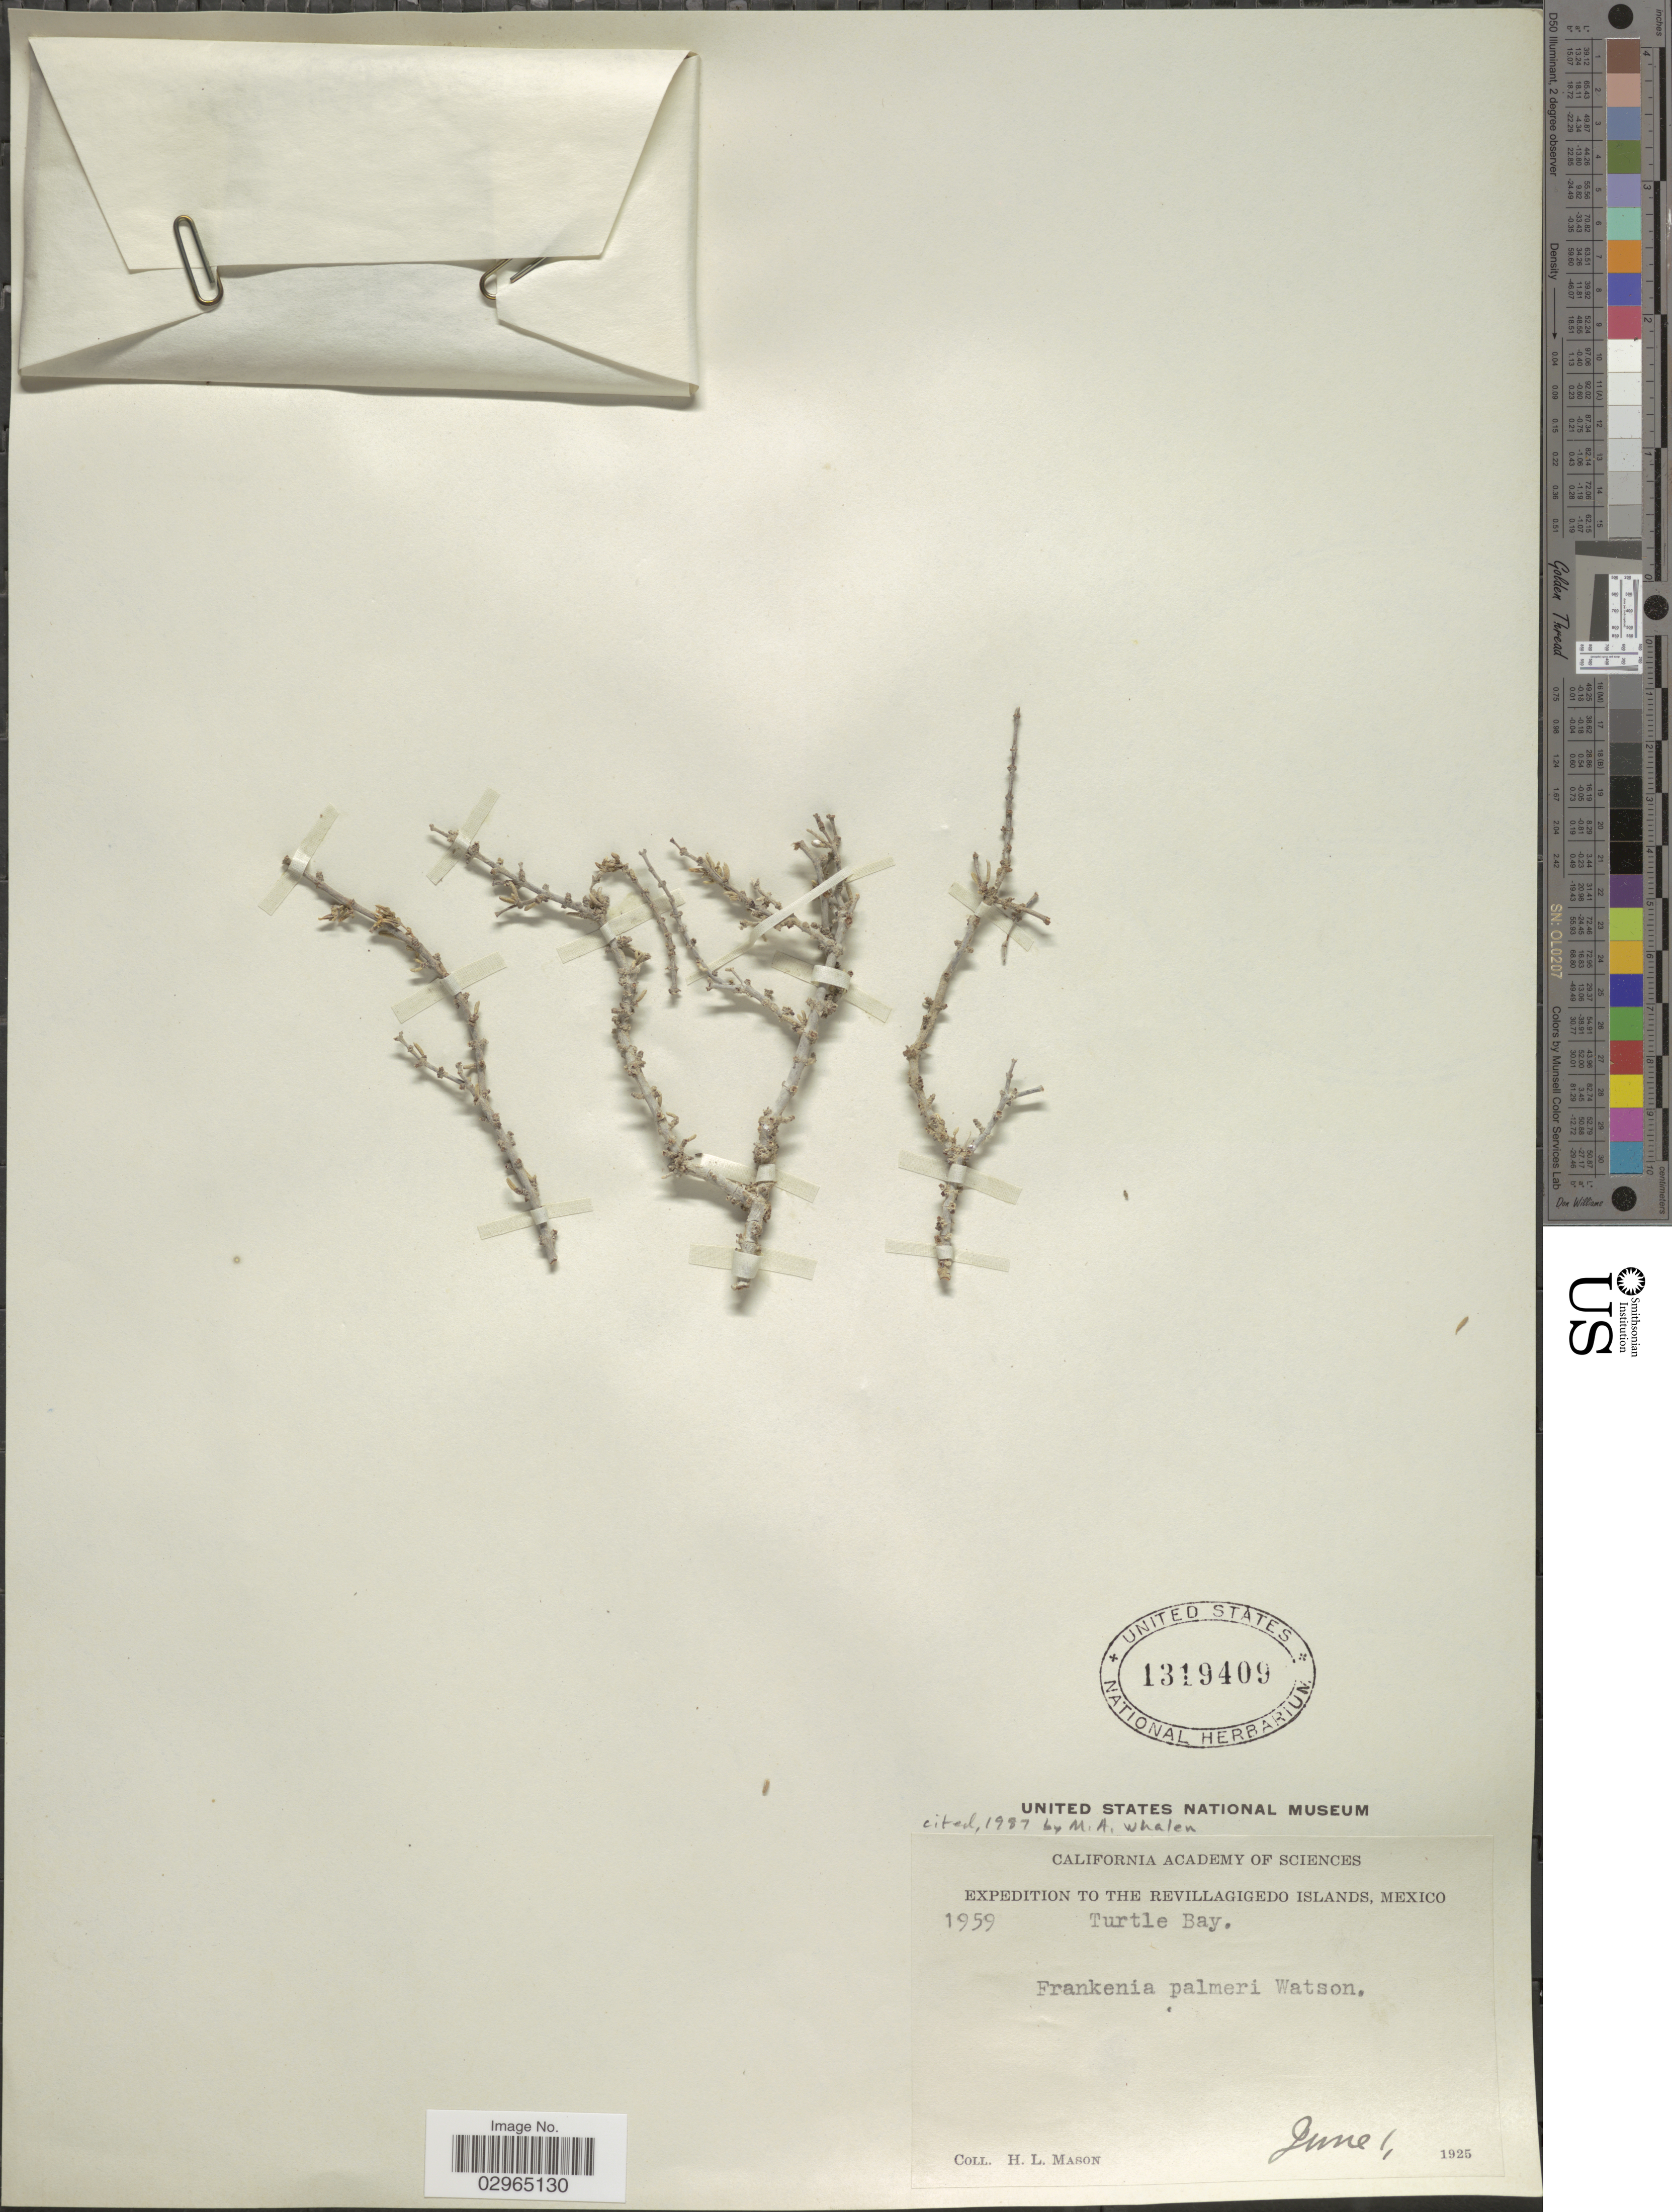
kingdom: Plantae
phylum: Tracheophyta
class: Magnoliopsida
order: Caryophyllales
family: Frankeniaceae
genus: Frankenia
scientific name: Frankenia palmeri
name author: S. Watson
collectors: H. L. Mason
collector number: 1959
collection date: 1925-06-01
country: Mexico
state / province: Colima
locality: To the Revillagigedo Islands. Turtle Bay.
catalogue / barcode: US 1319409